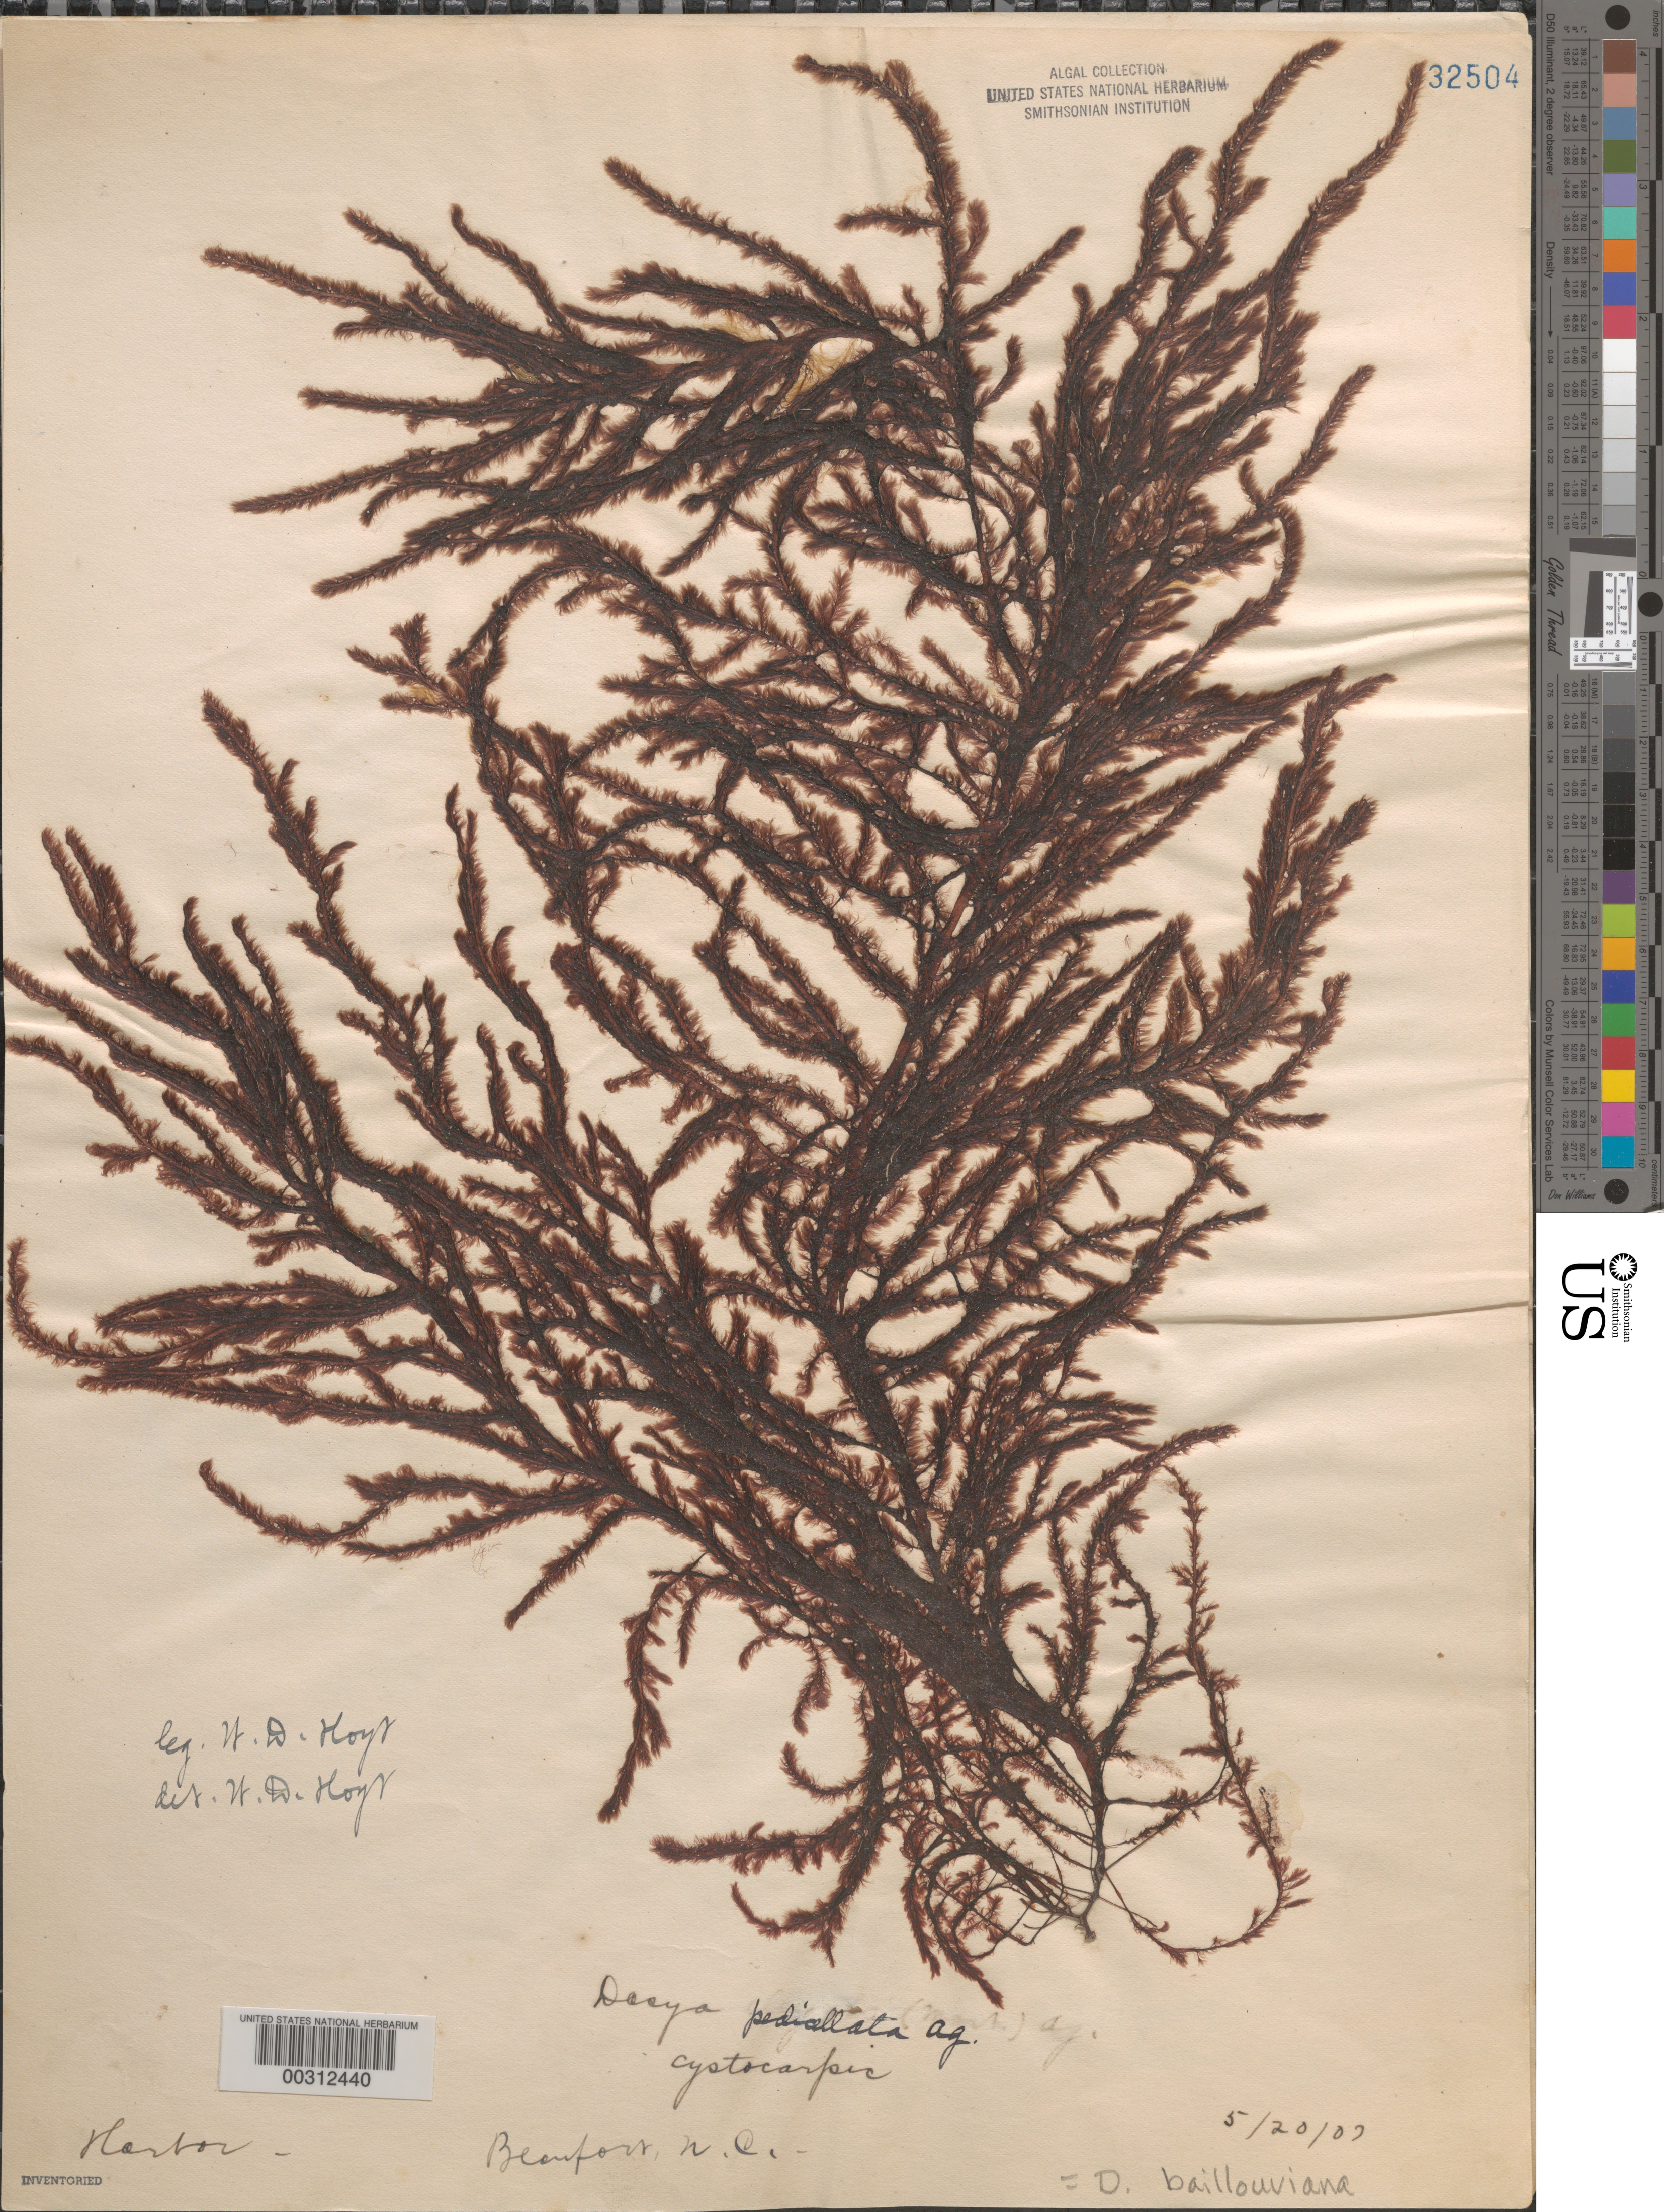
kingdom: Plantae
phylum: Rhodophyta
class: Florideophyceae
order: Ceramiales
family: Dasyaceae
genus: Dasya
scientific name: Dasya pedicellata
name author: (C. Agardh) C. Agardh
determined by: Algae name updating Project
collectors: W. D. Hoyt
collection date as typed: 20 May 1907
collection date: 1907-05-20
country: United States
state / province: North Carolina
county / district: Carteret County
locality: Beaufort Harbor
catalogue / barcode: US 32504